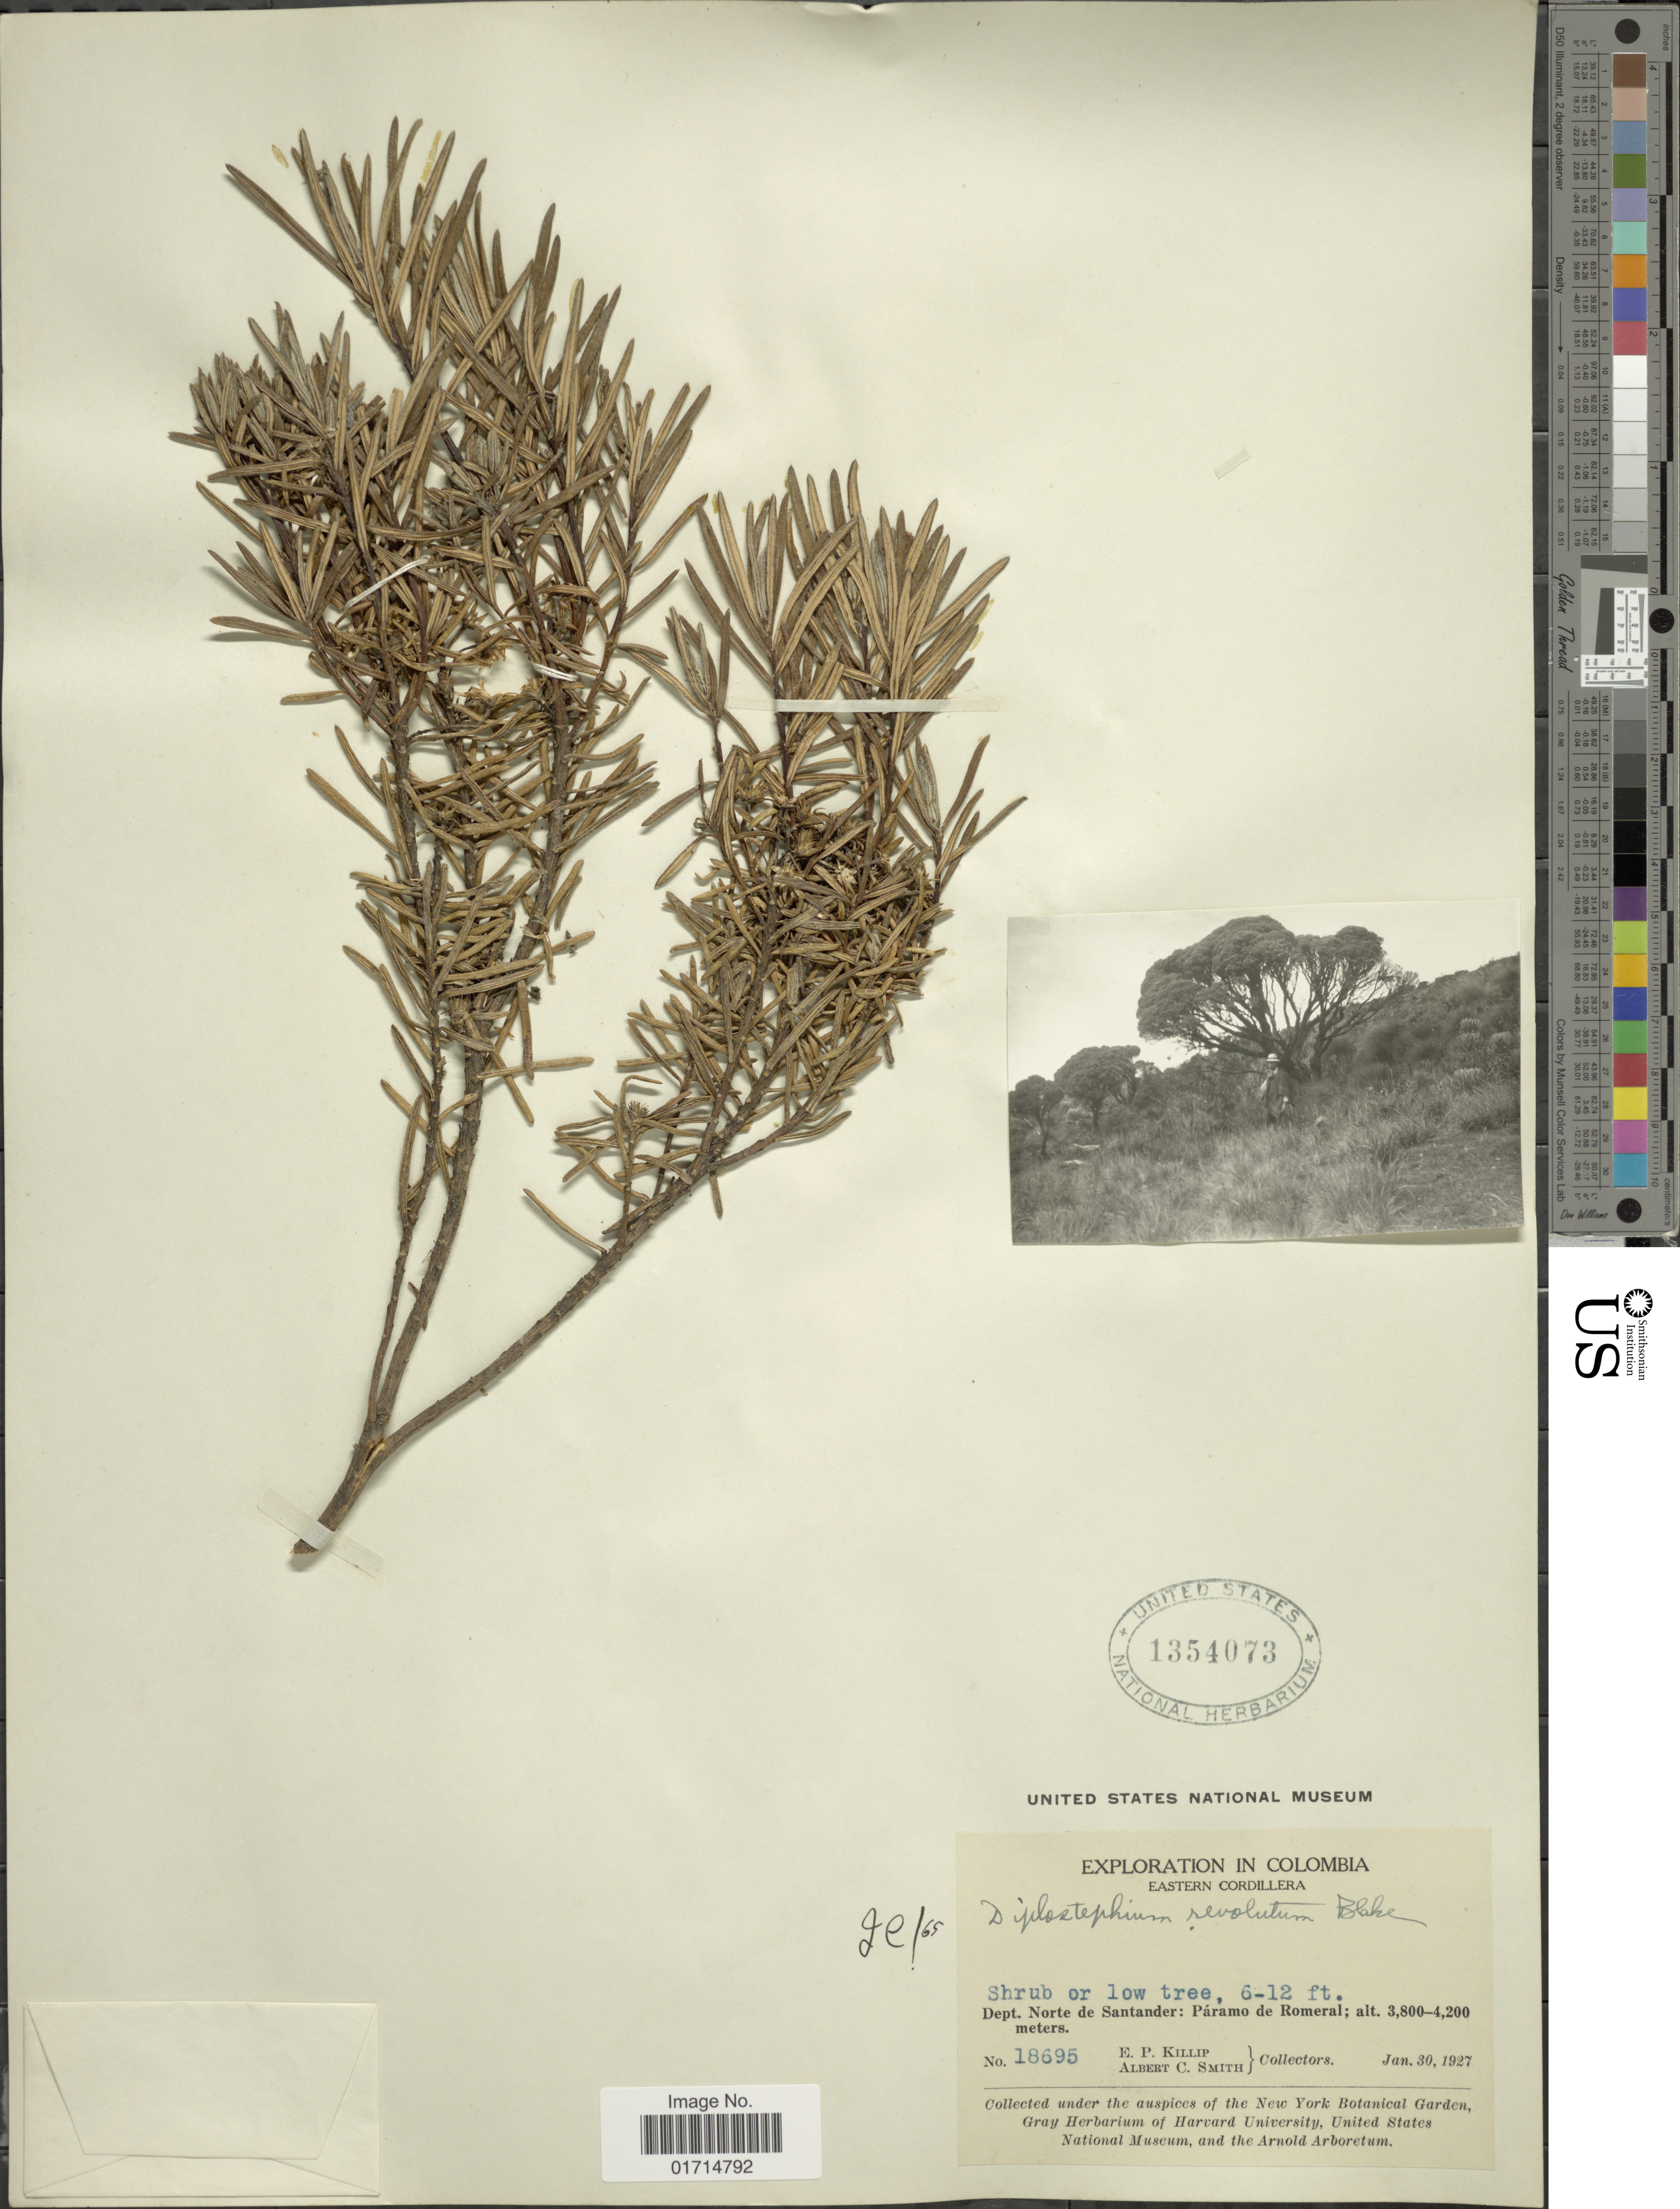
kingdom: Plantae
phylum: Tracheophyta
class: Magnoliopsida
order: Asterales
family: Asteraceae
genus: Diplostephium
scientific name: Diplostephium revolutum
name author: S.F. Blake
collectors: E. P. Killip & A. C. Smith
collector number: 18695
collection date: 1927-01-30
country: Colombia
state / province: Norte de Santander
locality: Colombia. Eastern Cordillera. Dept. Norte de Santander: Paramo de Romeral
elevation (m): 3800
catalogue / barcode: US 1354073